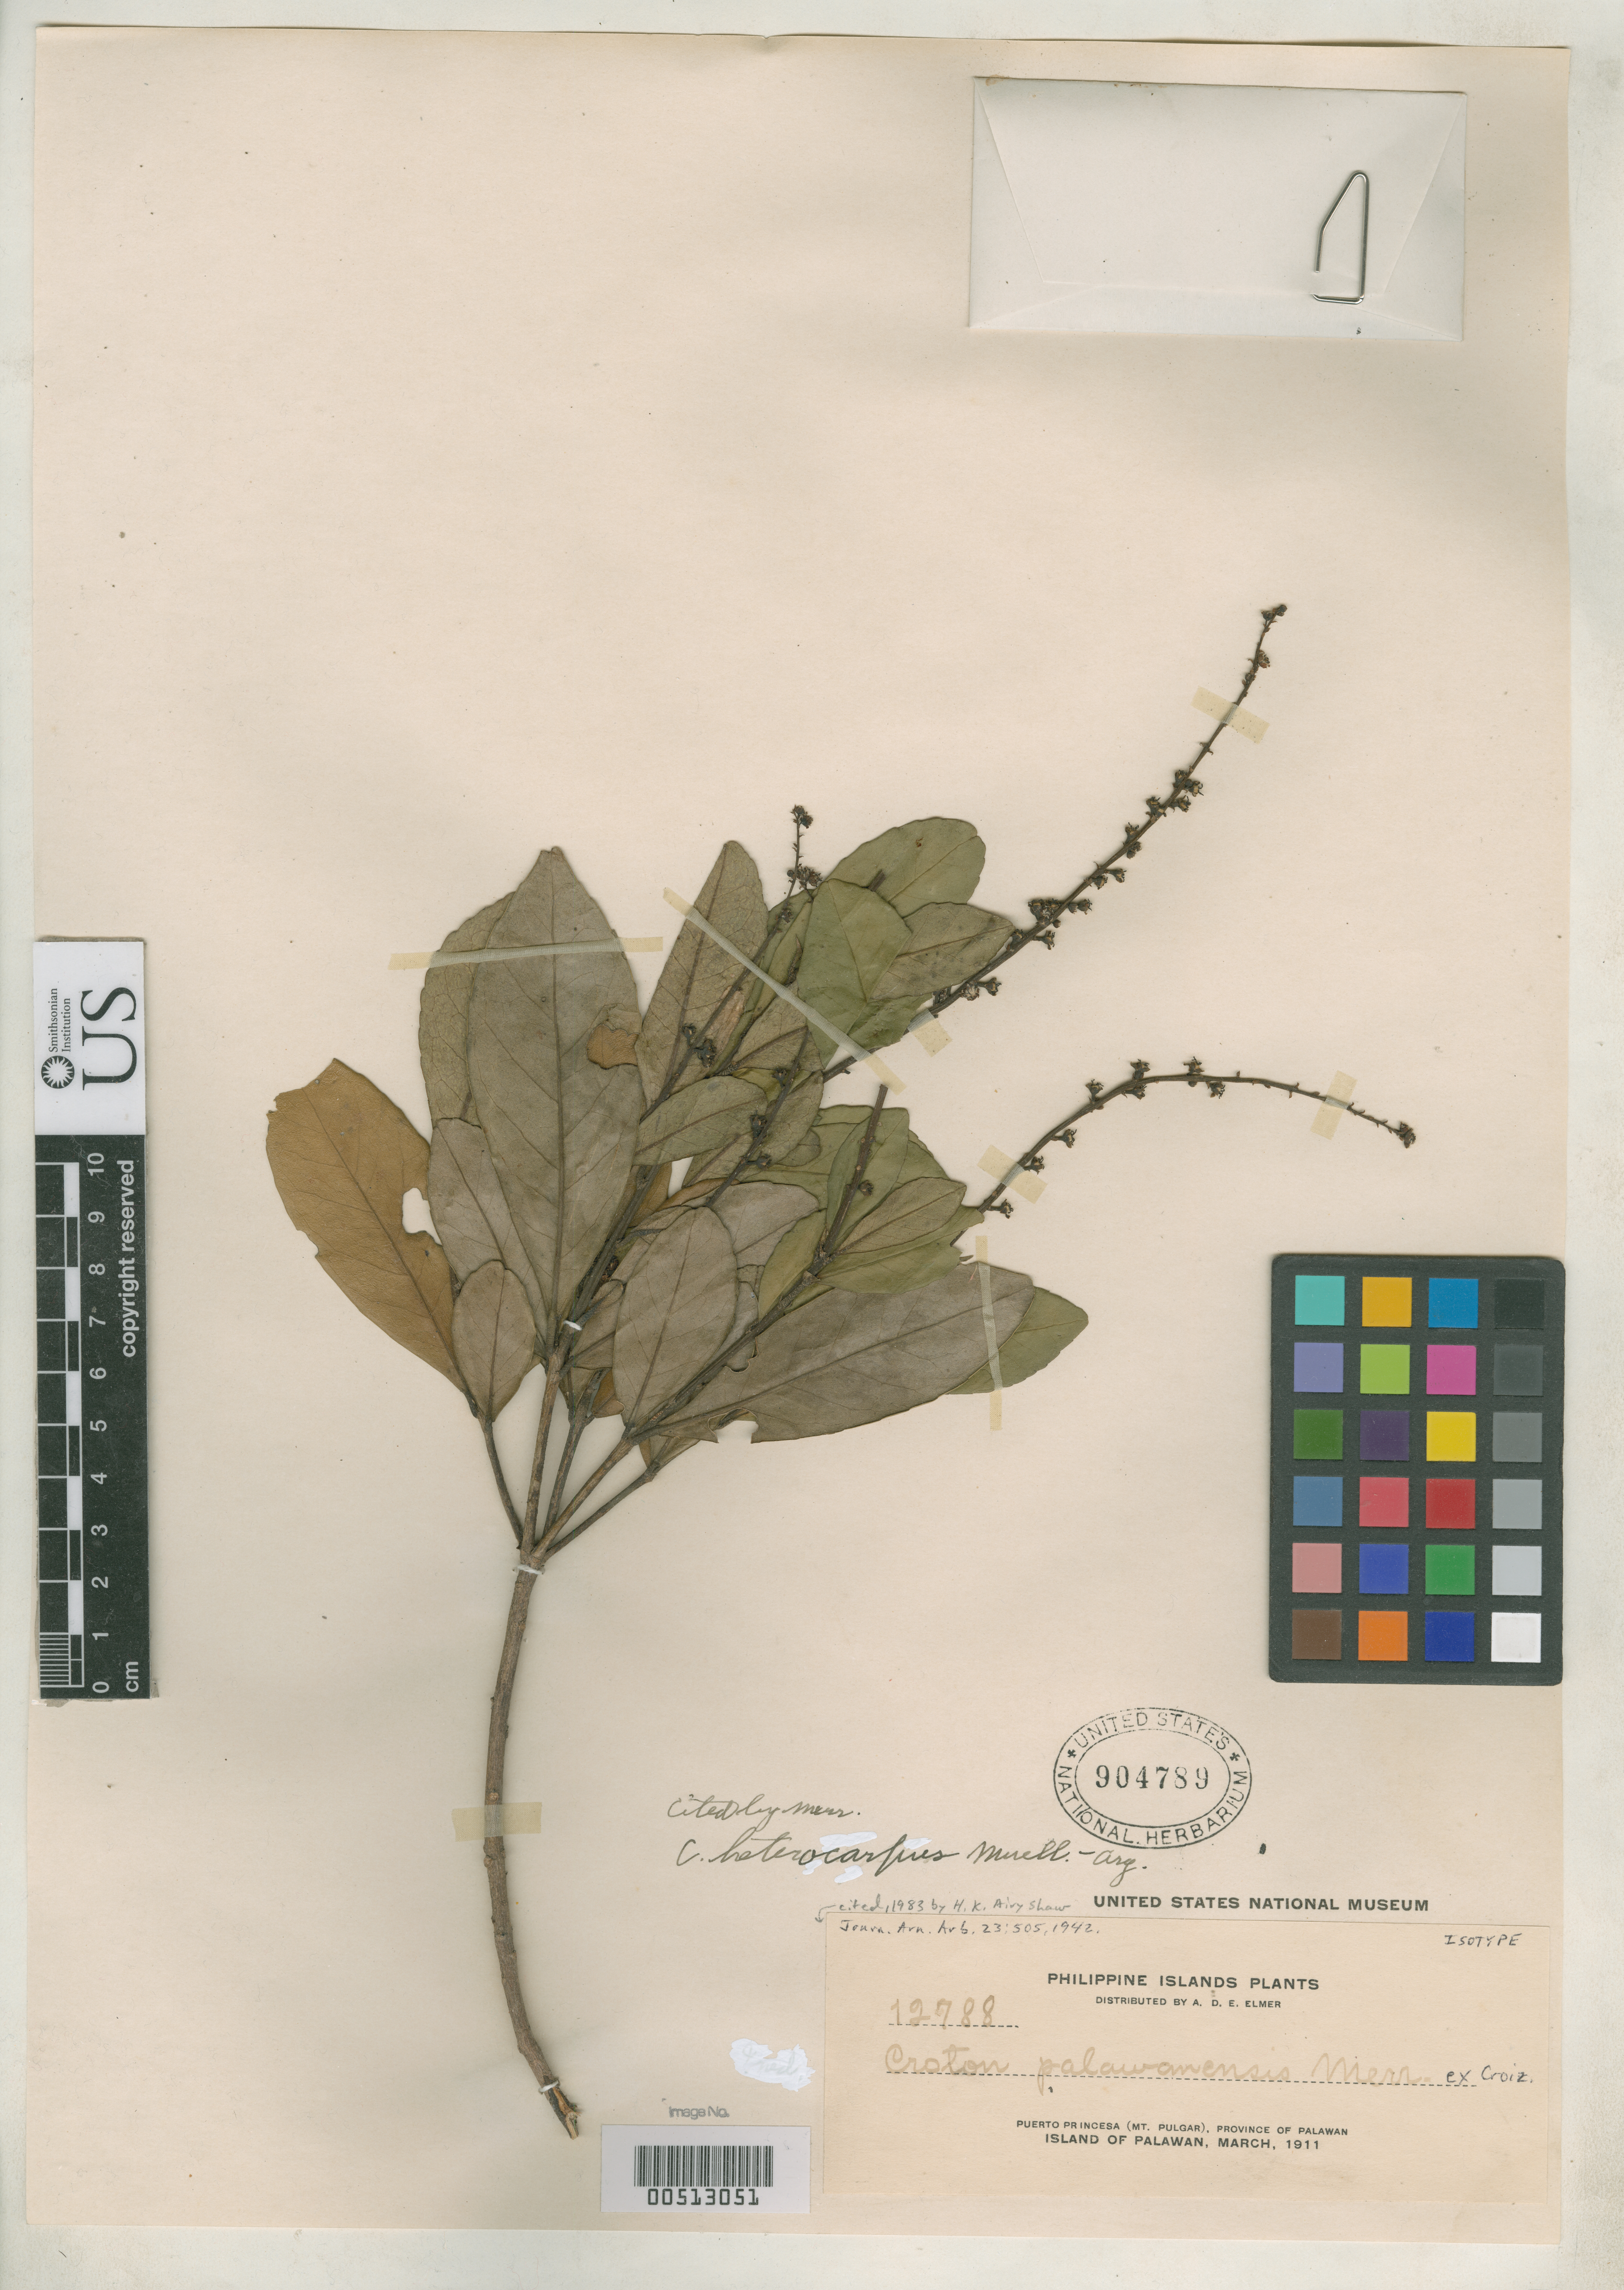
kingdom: Plantae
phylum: Tracheophyta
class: Magnoliopsida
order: Malpighiales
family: Euphorbiaceae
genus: Croton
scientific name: Croton palawanensis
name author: Merr. ex Croizat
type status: Isotype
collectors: A. D. E. Elmer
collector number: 12788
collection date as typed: Mar 1911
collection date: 1911-03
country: Philippines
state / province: Mimaropa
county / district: Palawan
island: Palawan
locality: Puerto Princesa (Mt. Pulgar).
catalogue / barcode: US 904789